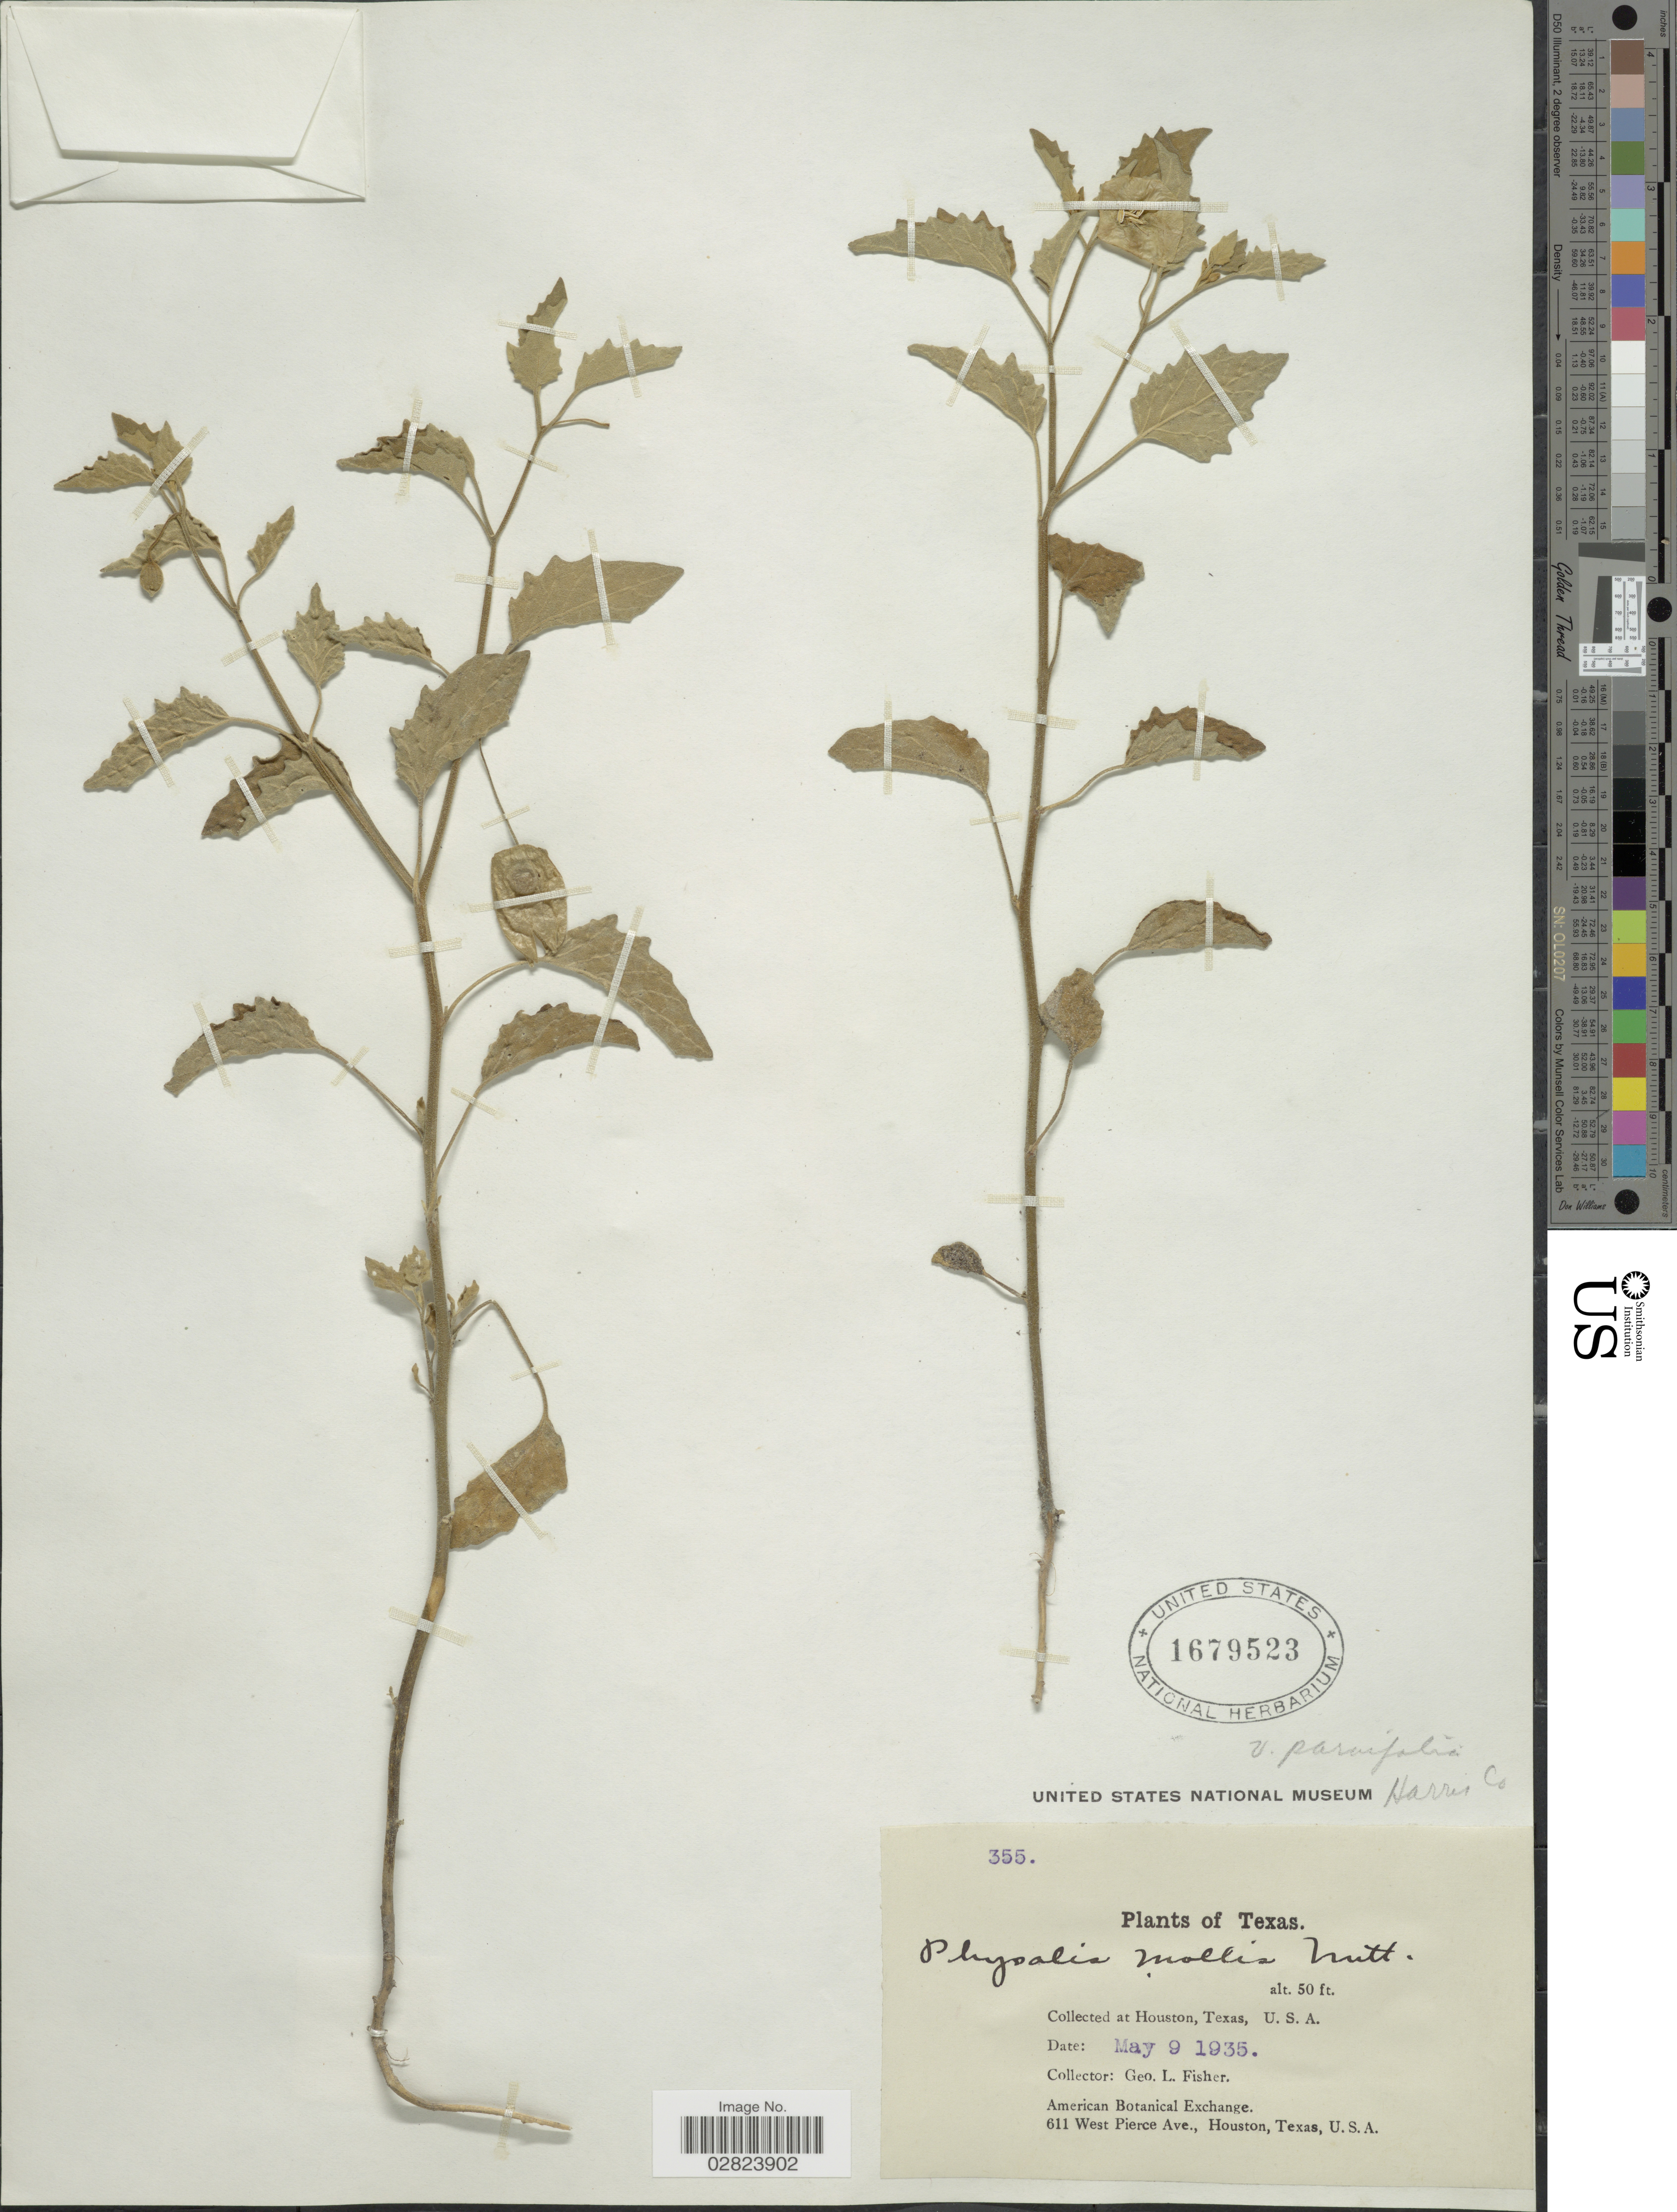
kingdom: Plantae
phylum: Tracheophyta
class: Magnoliopsida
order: Solanales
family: Solanaceae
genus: Physalis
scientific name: Physalis mollis var. parvifolia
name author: Rydb.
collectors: G. L. Fisher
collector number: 355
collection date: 1935-05-09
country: United States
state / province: Texas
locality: Houston. Harris Co.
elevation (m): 15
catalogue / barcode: US 1679523